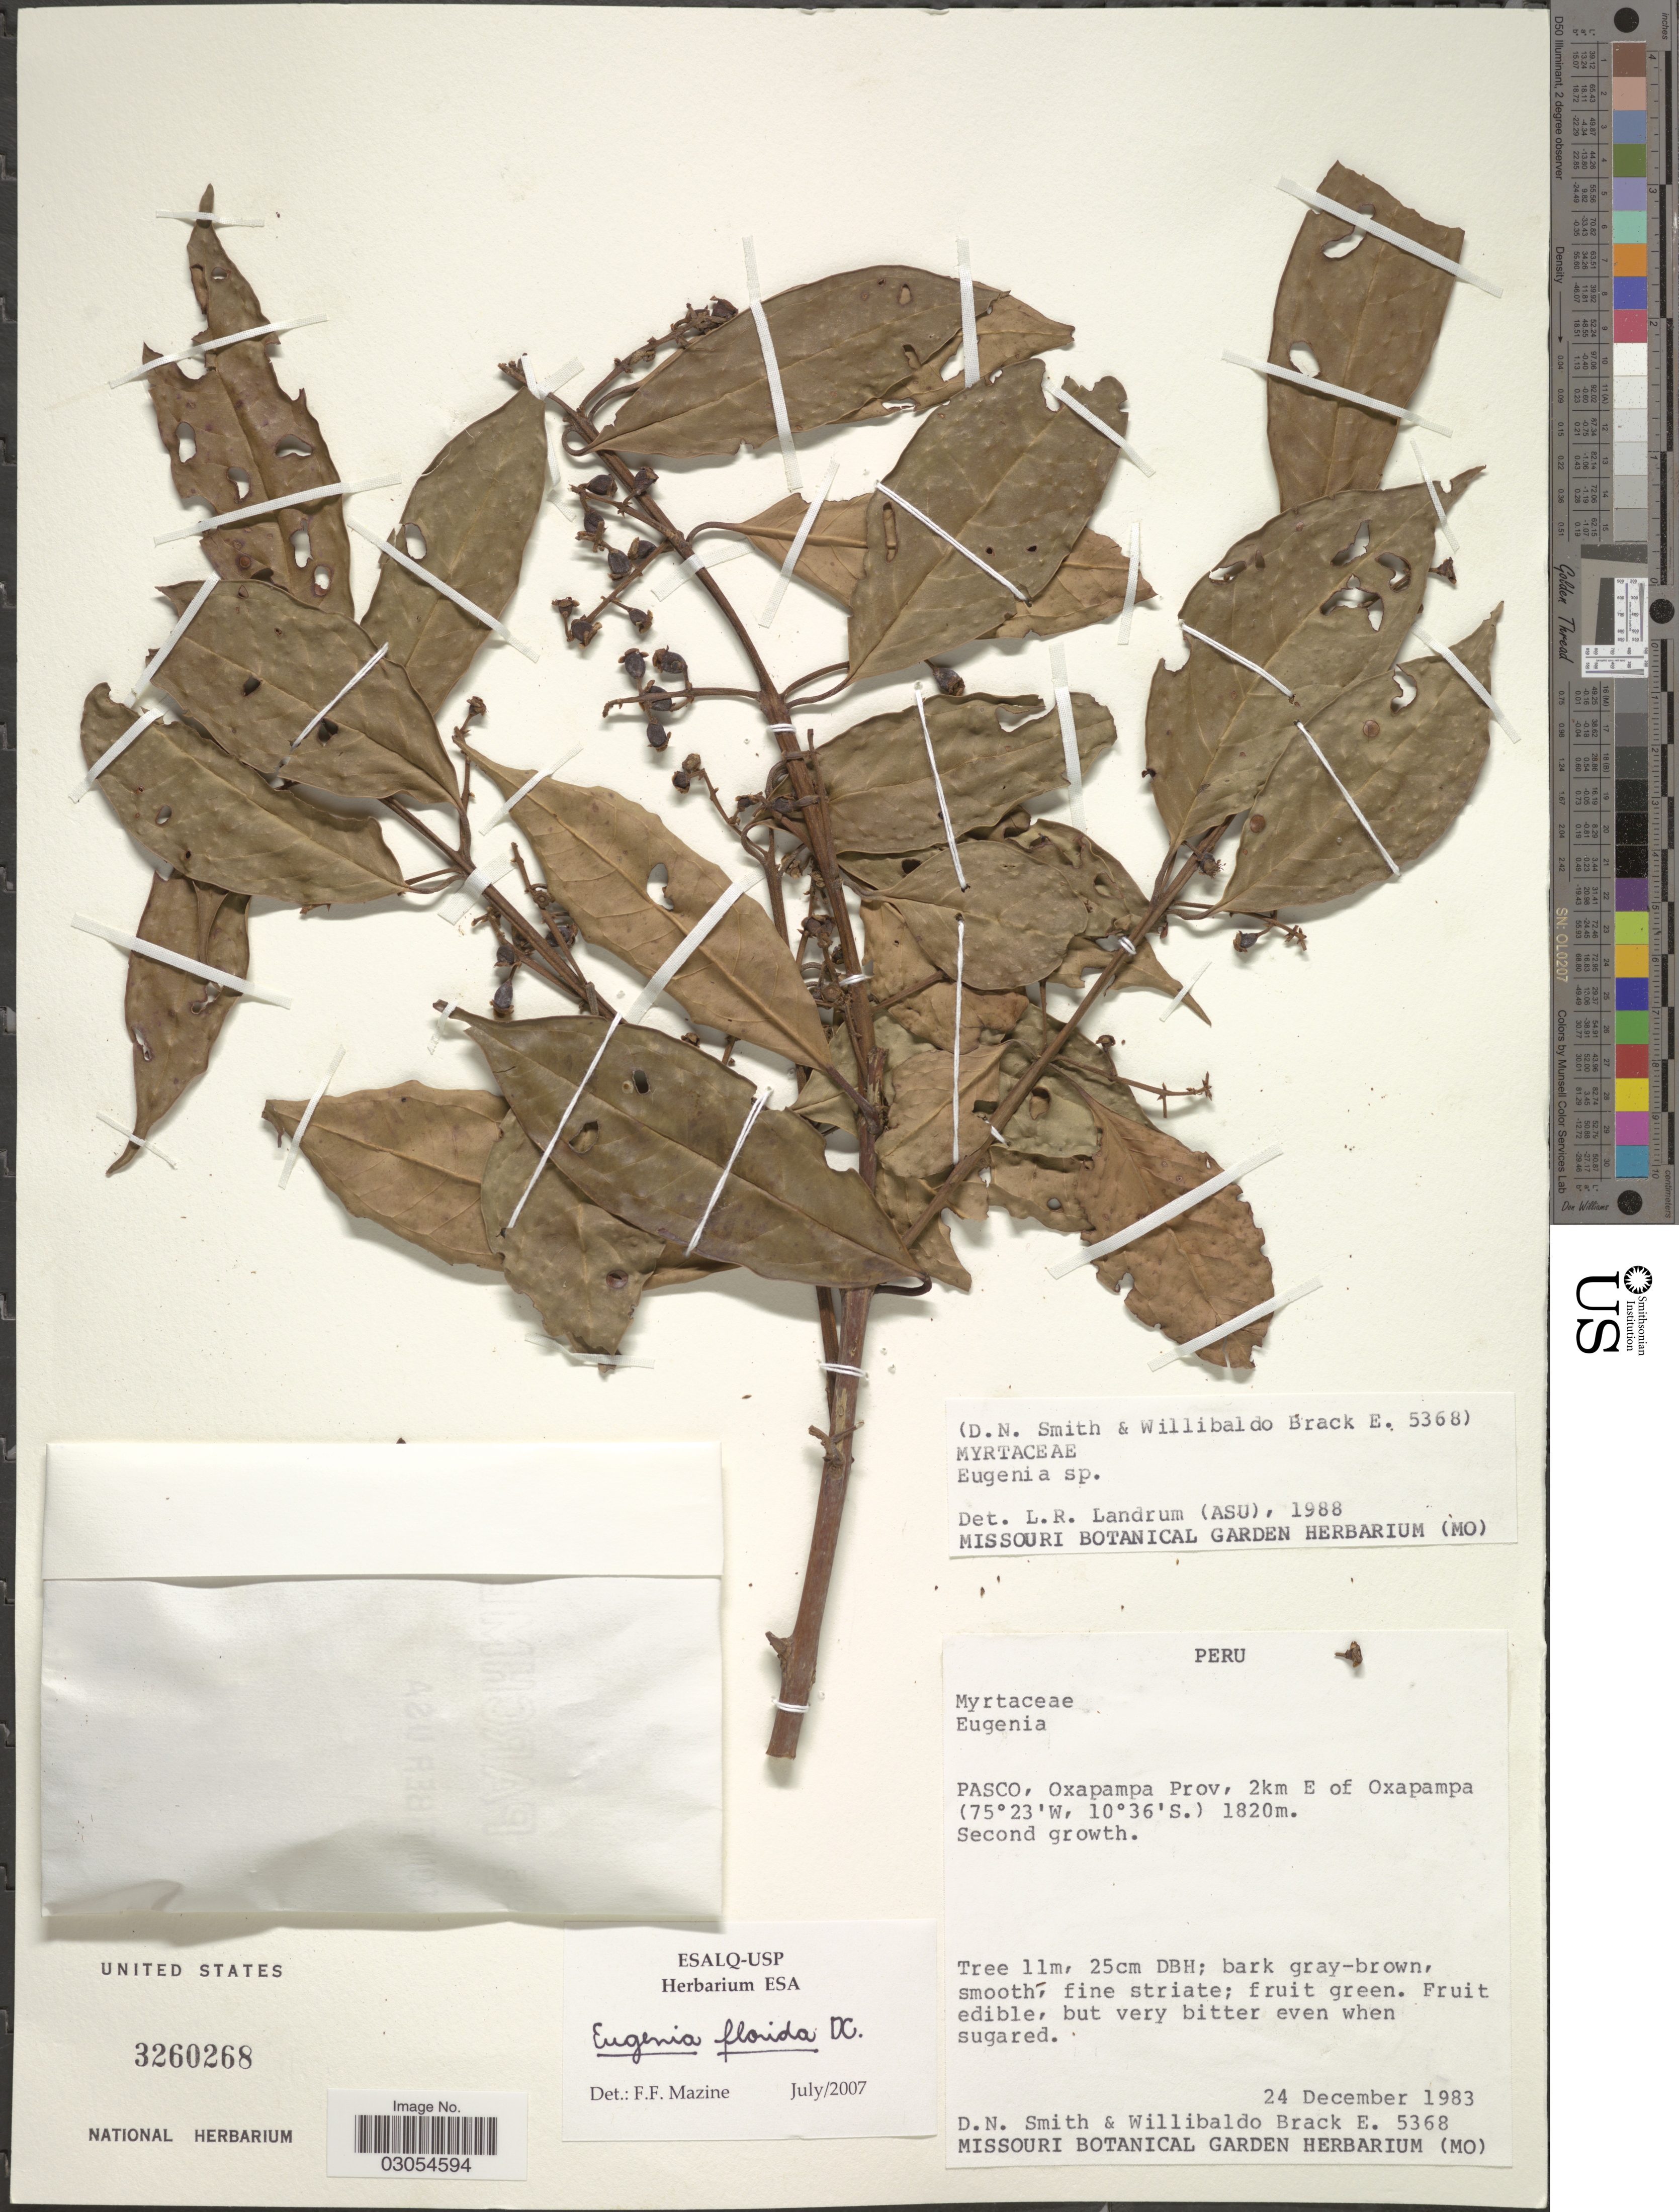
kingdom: Plantae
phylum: Tracheophyta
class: Magnoliopsida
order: Myrtales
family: Myrtaceae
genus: Eugenia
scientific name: Eugenia florida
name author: DC.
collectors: D. Smith & W. Brack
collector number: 5368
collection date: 1983-12-24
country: Peru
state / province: Pasco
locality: Oxapampa Prov, 2km E of Oxapampa.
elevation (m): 1820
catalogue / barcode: US 3260268